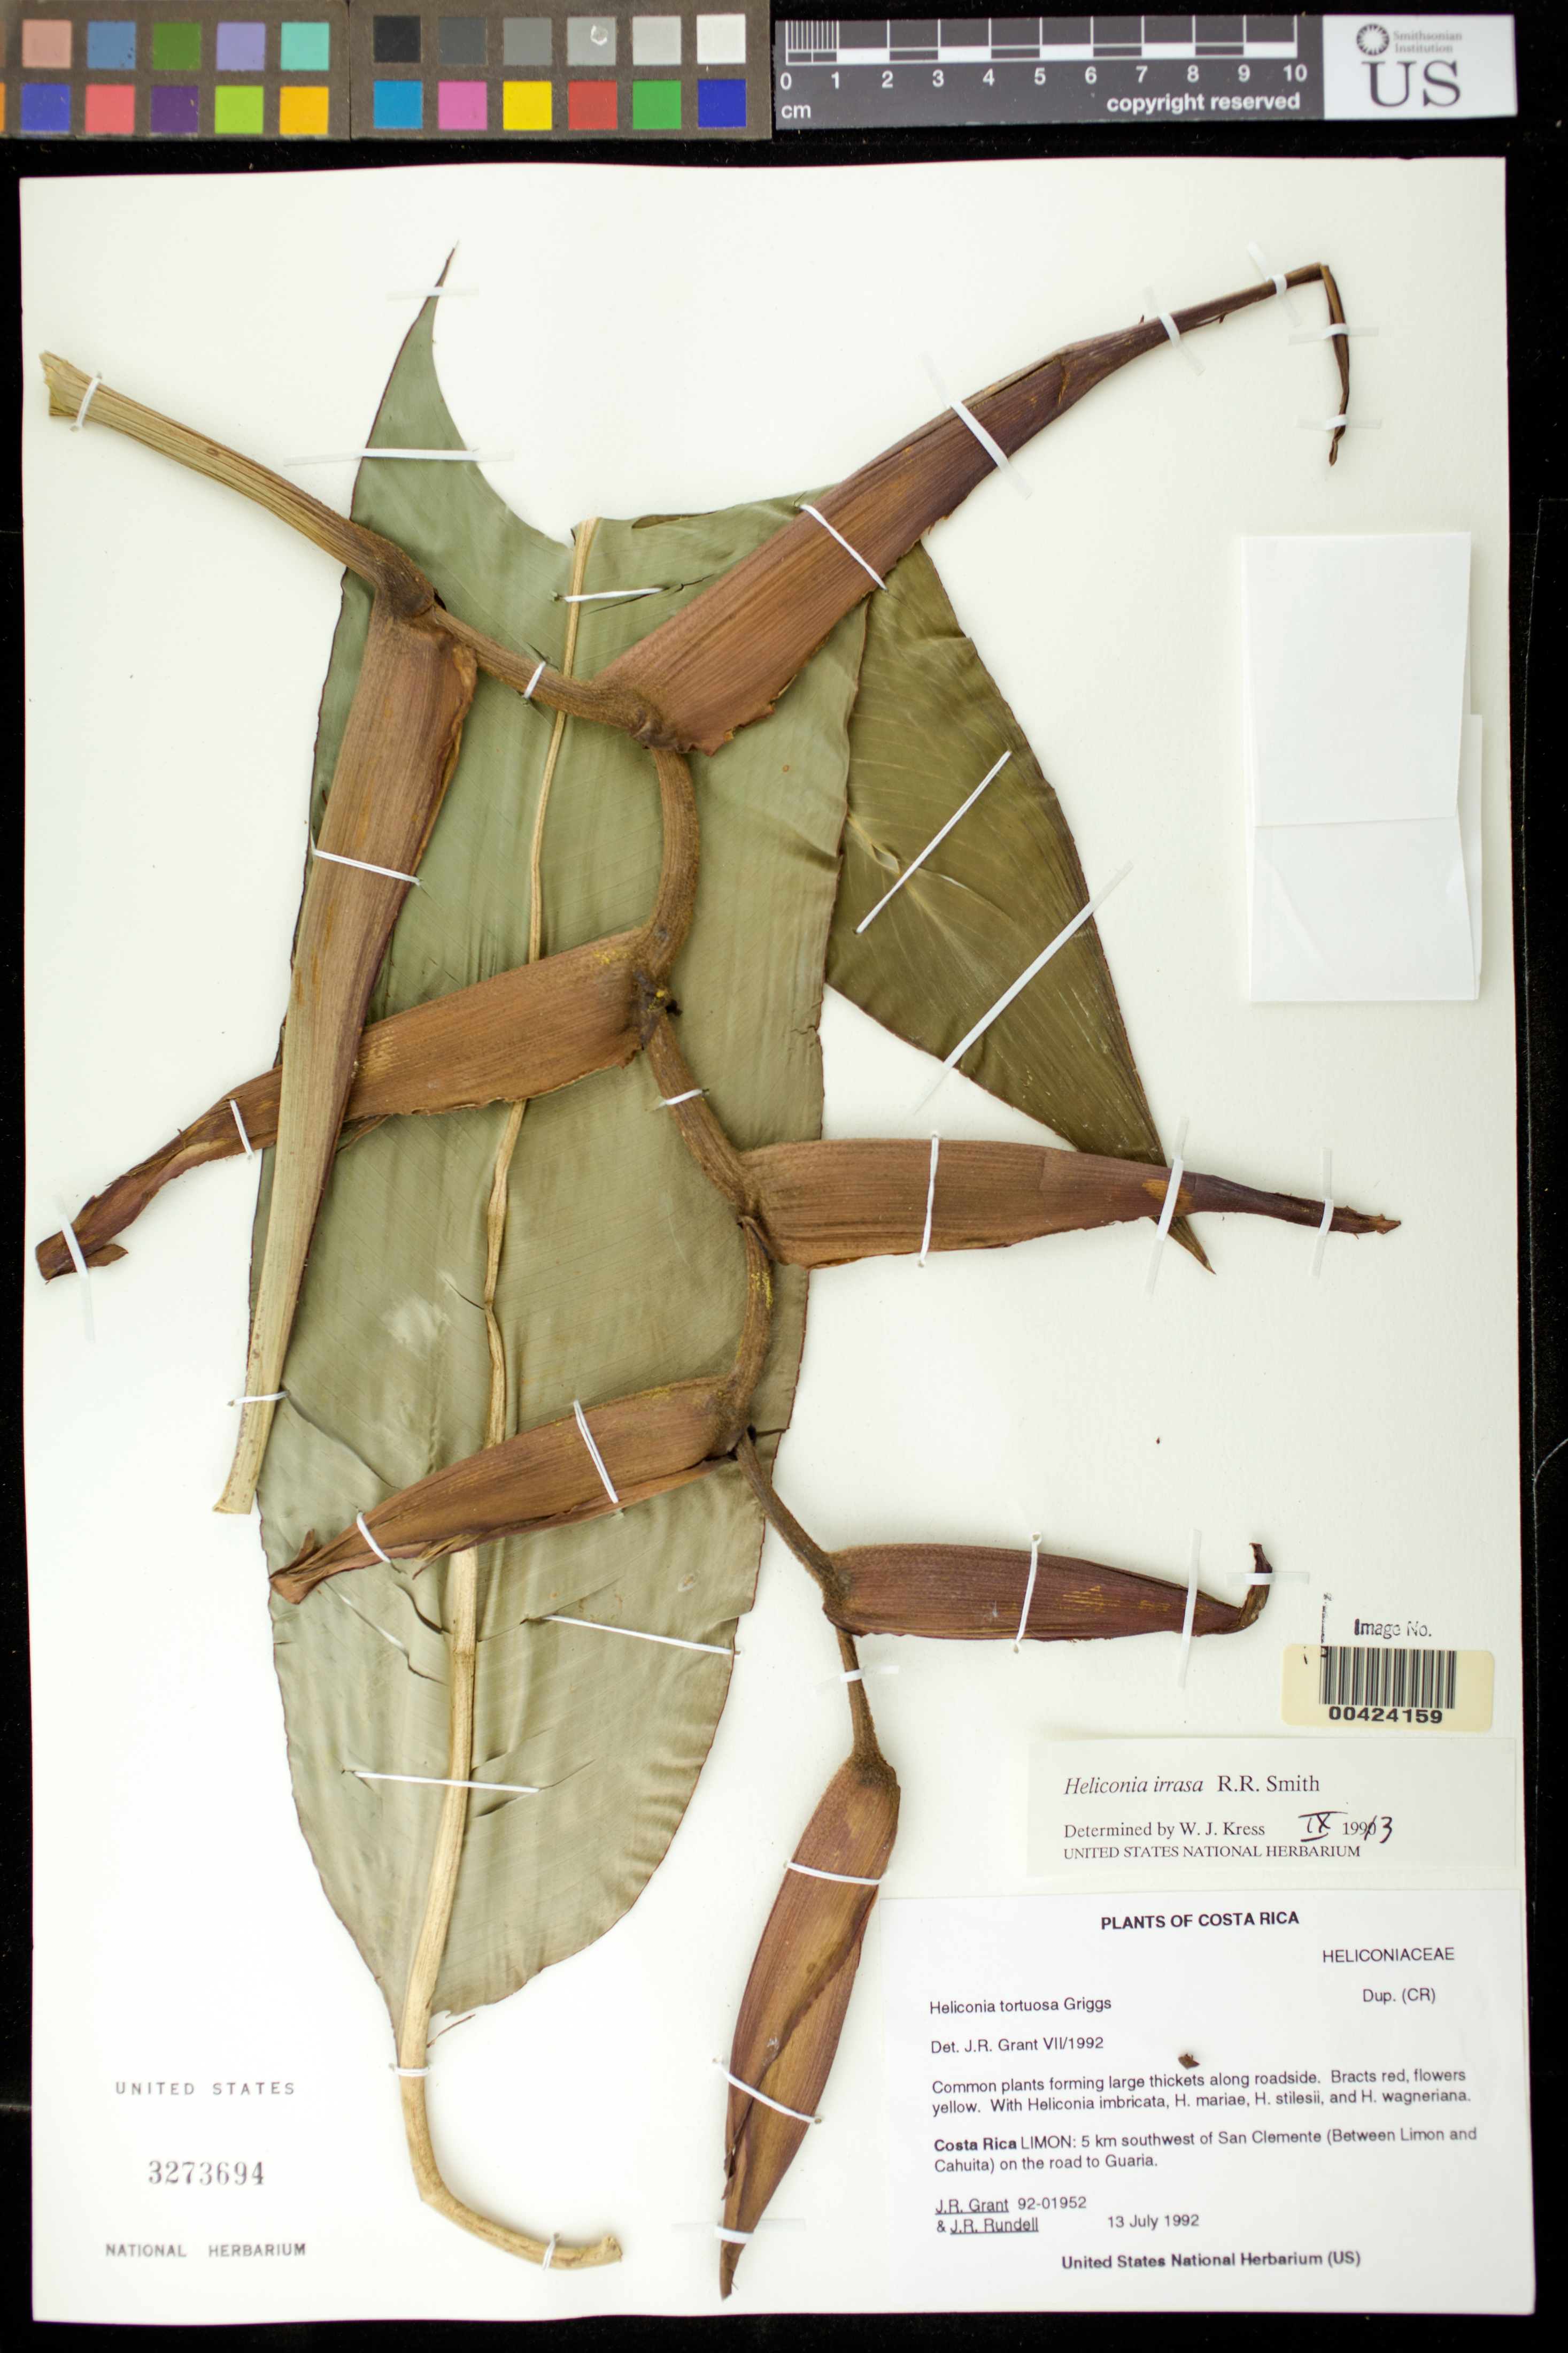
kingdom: Plantae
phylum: Tracheophyta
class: Liliopsida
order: Zingiberales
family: Heliconiaceae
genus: Heliconia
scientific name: Heliconia irrasa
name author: Lane ex R.R. Sm.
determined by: Kress, W. J., (US), Smithsonian Institution - National Museum of Natural History (UNITED STATES)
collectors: J. R. Grant & J. R. Rundell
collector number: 92-01952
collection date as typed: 13 Jul 1992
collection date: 1992-07-13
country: Costa Rica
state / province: Limón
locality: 5 km sw of san clemente (between limon and cahuita) on rd to guaria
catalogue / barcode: US 3273694